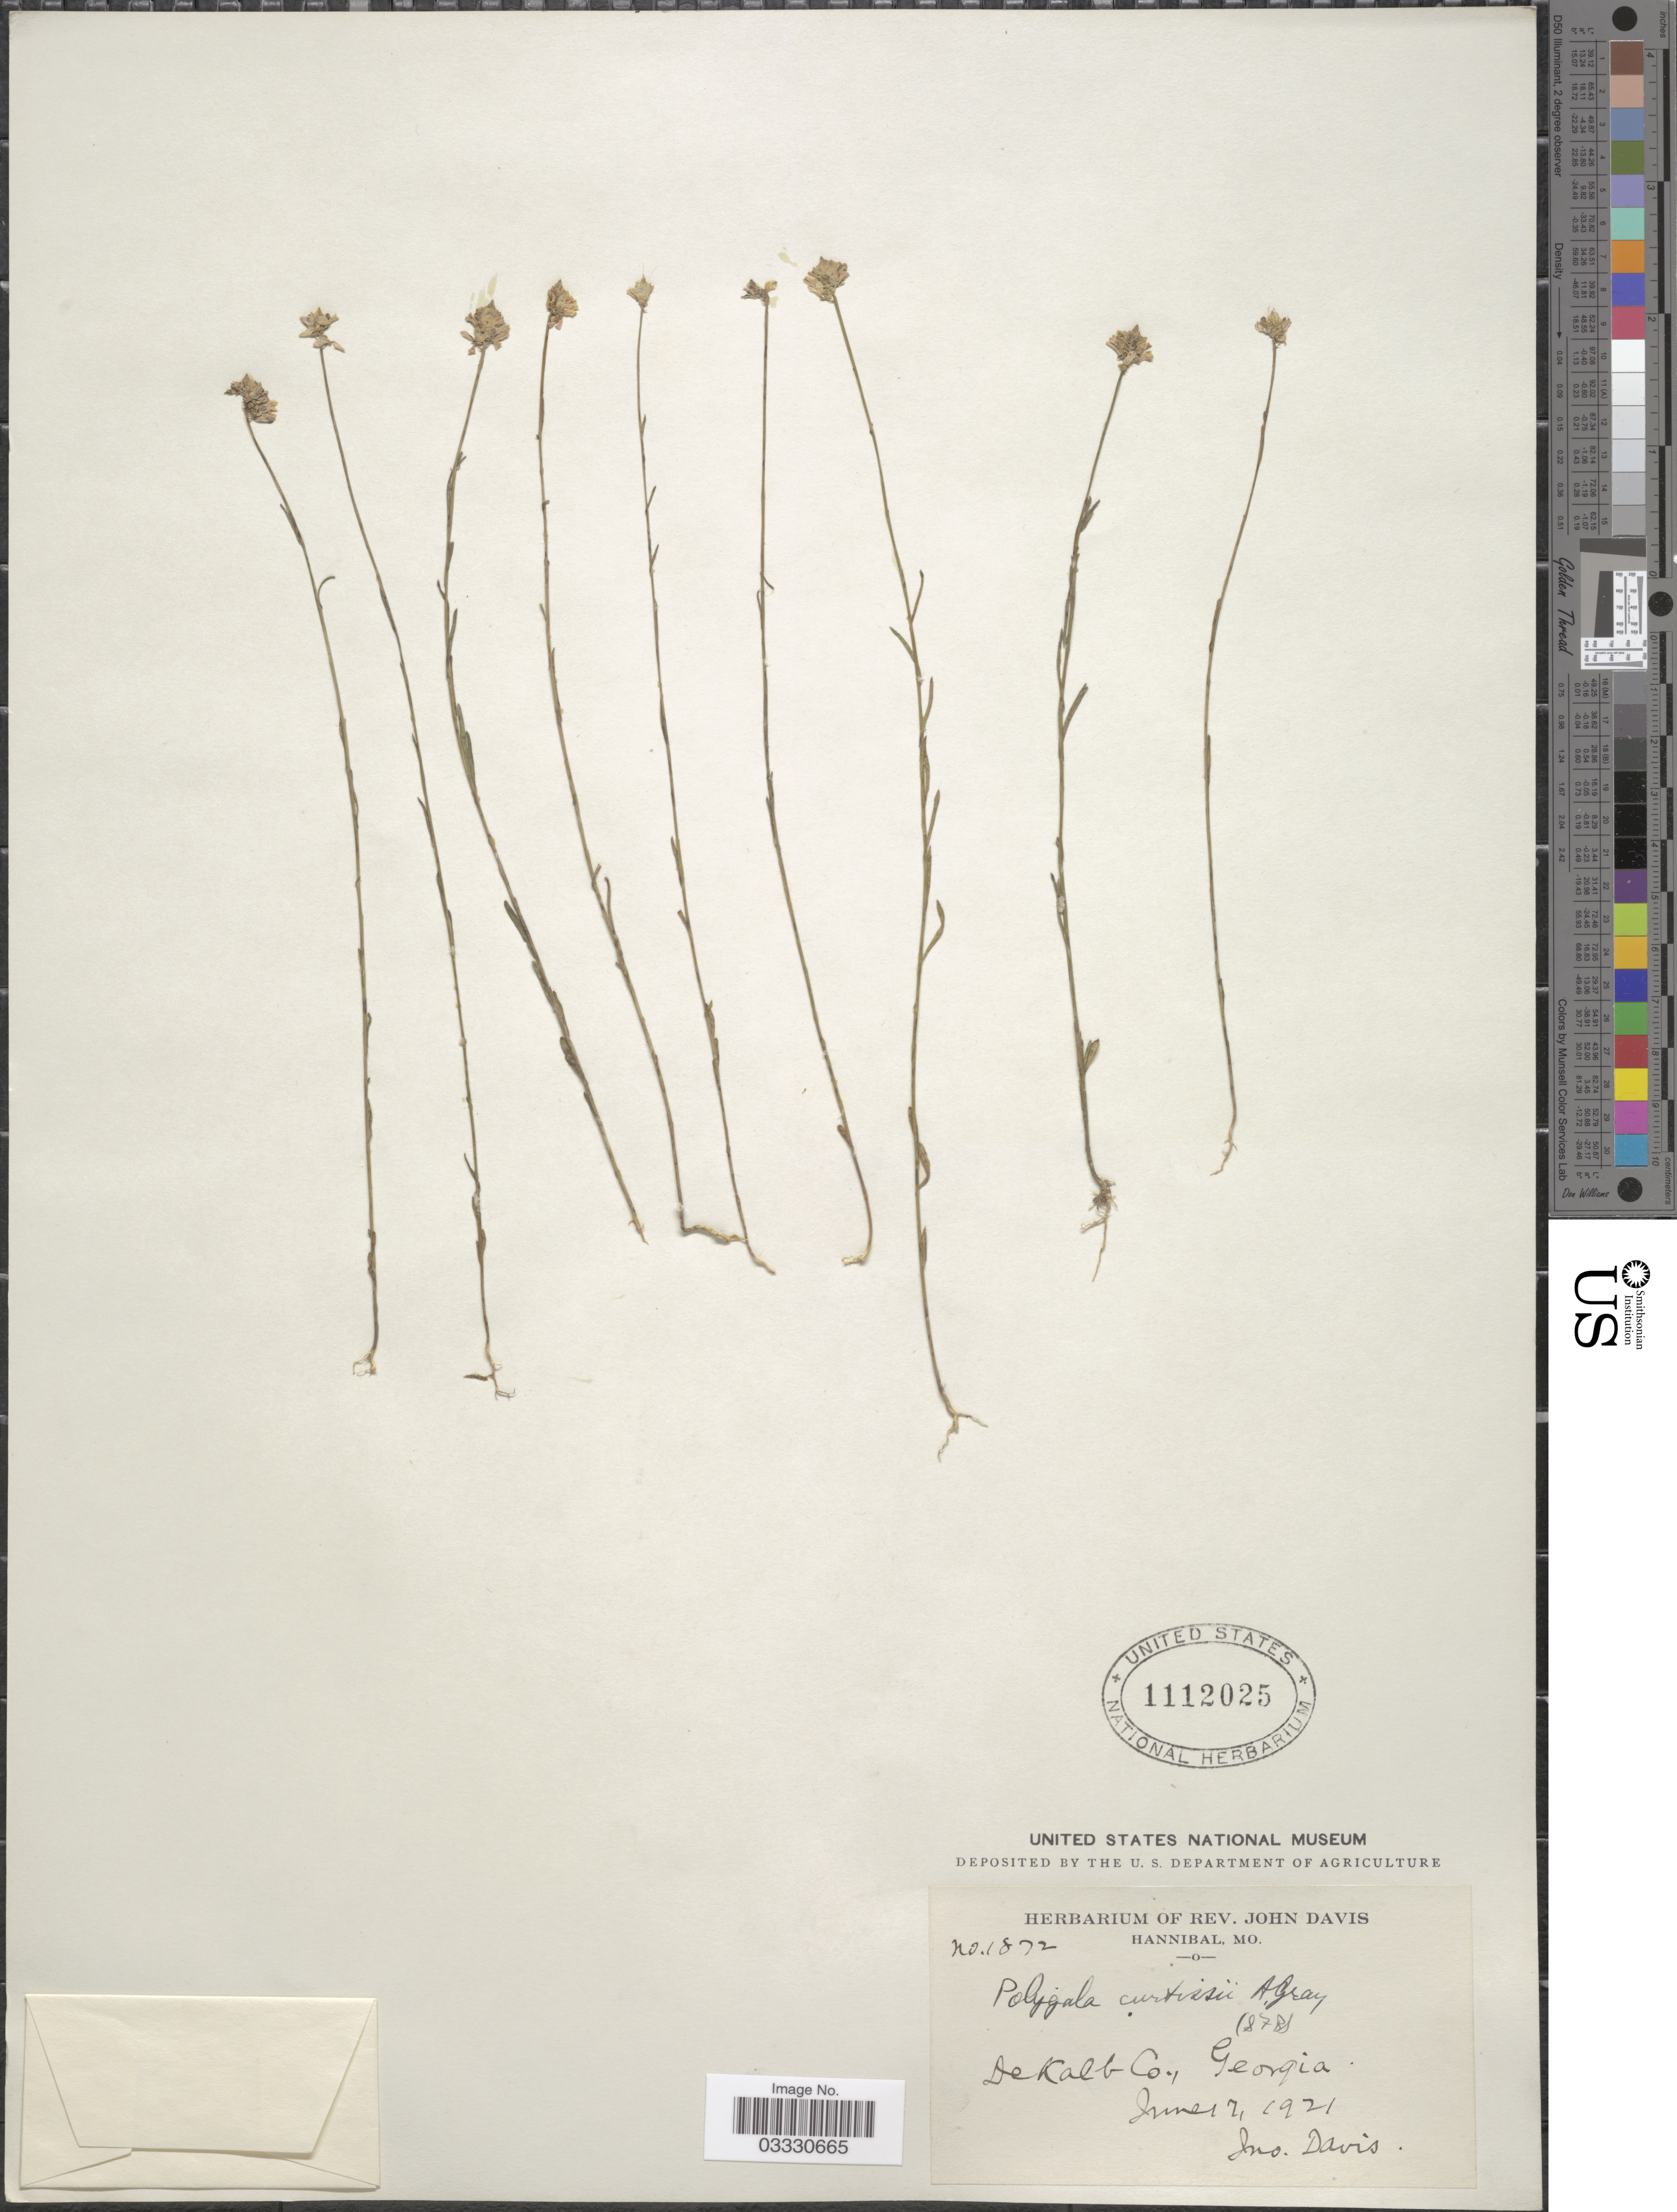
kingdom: Plantae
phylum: Tracheophyta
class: Magnoliopsida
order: Fabales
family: Polygalaceae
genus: Polygala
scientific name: Polygala curtissii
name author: A. Gray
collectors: J. Davis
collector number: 1872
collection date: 1921-06-17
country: United States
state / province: Georgia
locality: De Kalb Co.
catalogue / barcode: US 1112025